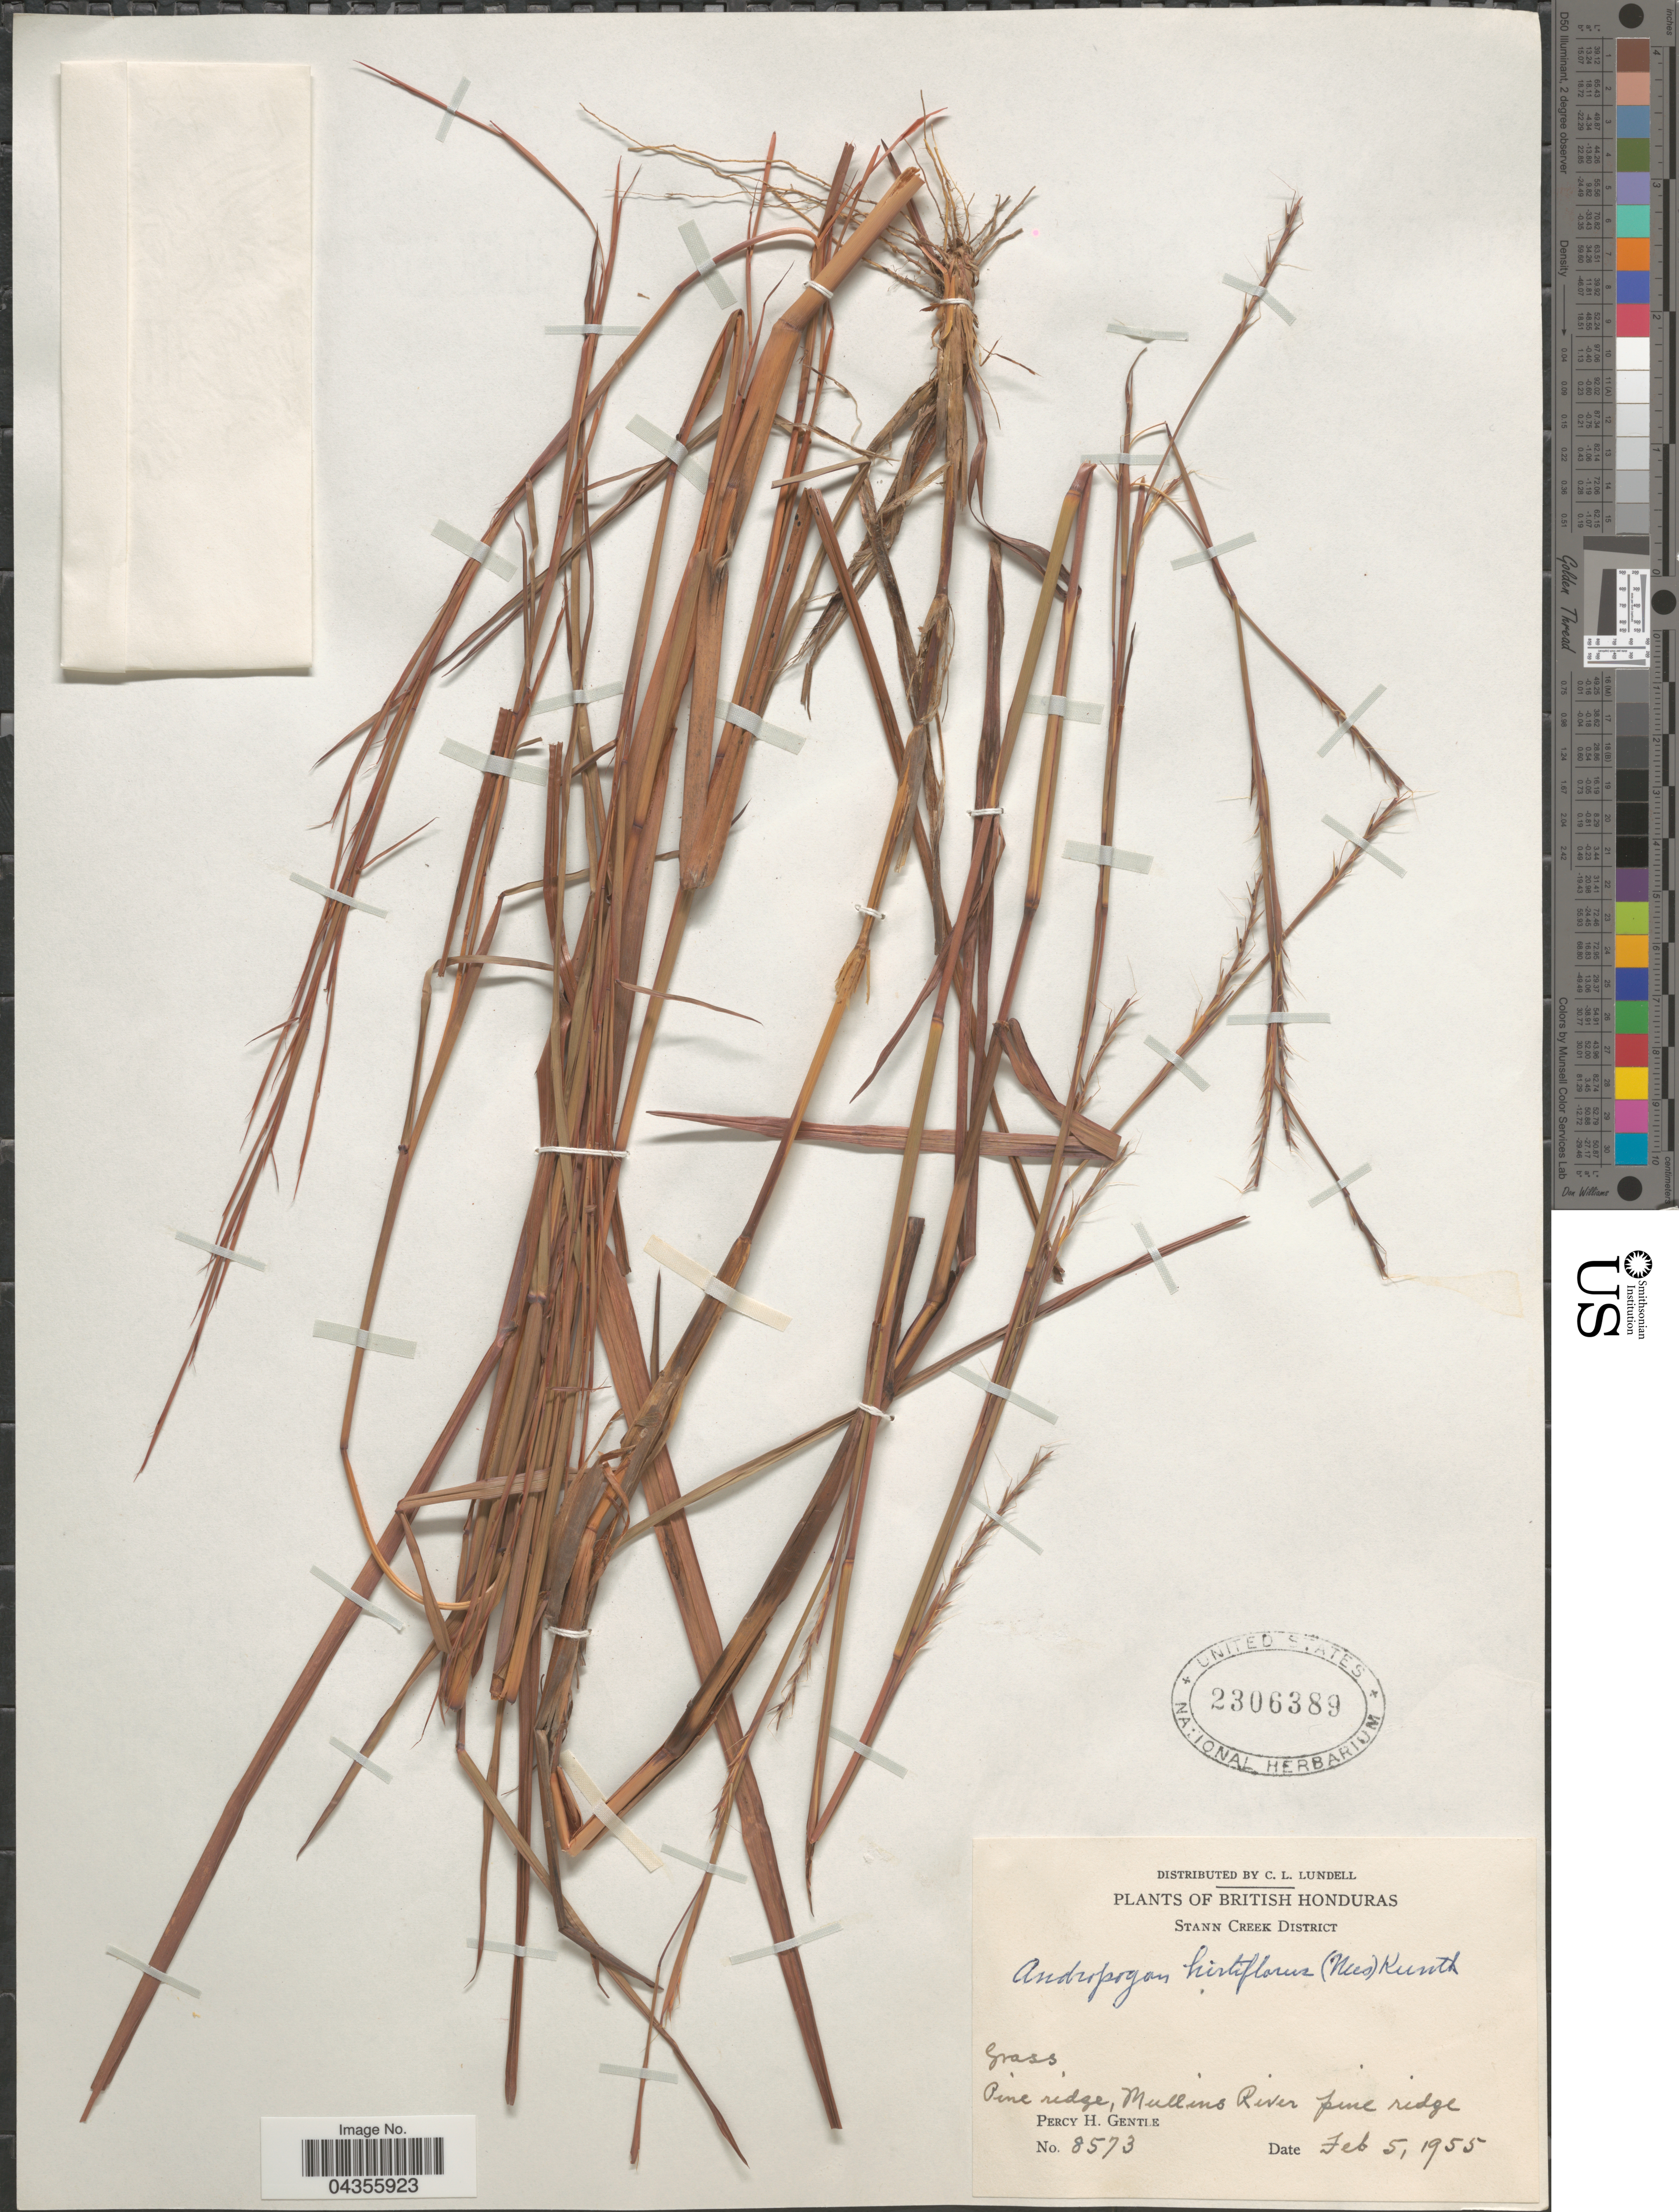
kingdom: Plantae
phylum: Tracheophyta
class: Liliopsida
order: Poales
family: Poaceae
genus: Schizachyrium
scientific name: Schizachyrium scoparium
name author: (Michx.) Nash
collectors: P. H. Gentle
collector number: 8573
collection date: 1955-02-05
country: Belize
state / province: Stann Creek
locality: British Honduras. Stann Creek District. Pine ridge, Mullins River pine ridge.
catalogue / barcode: US 2306389